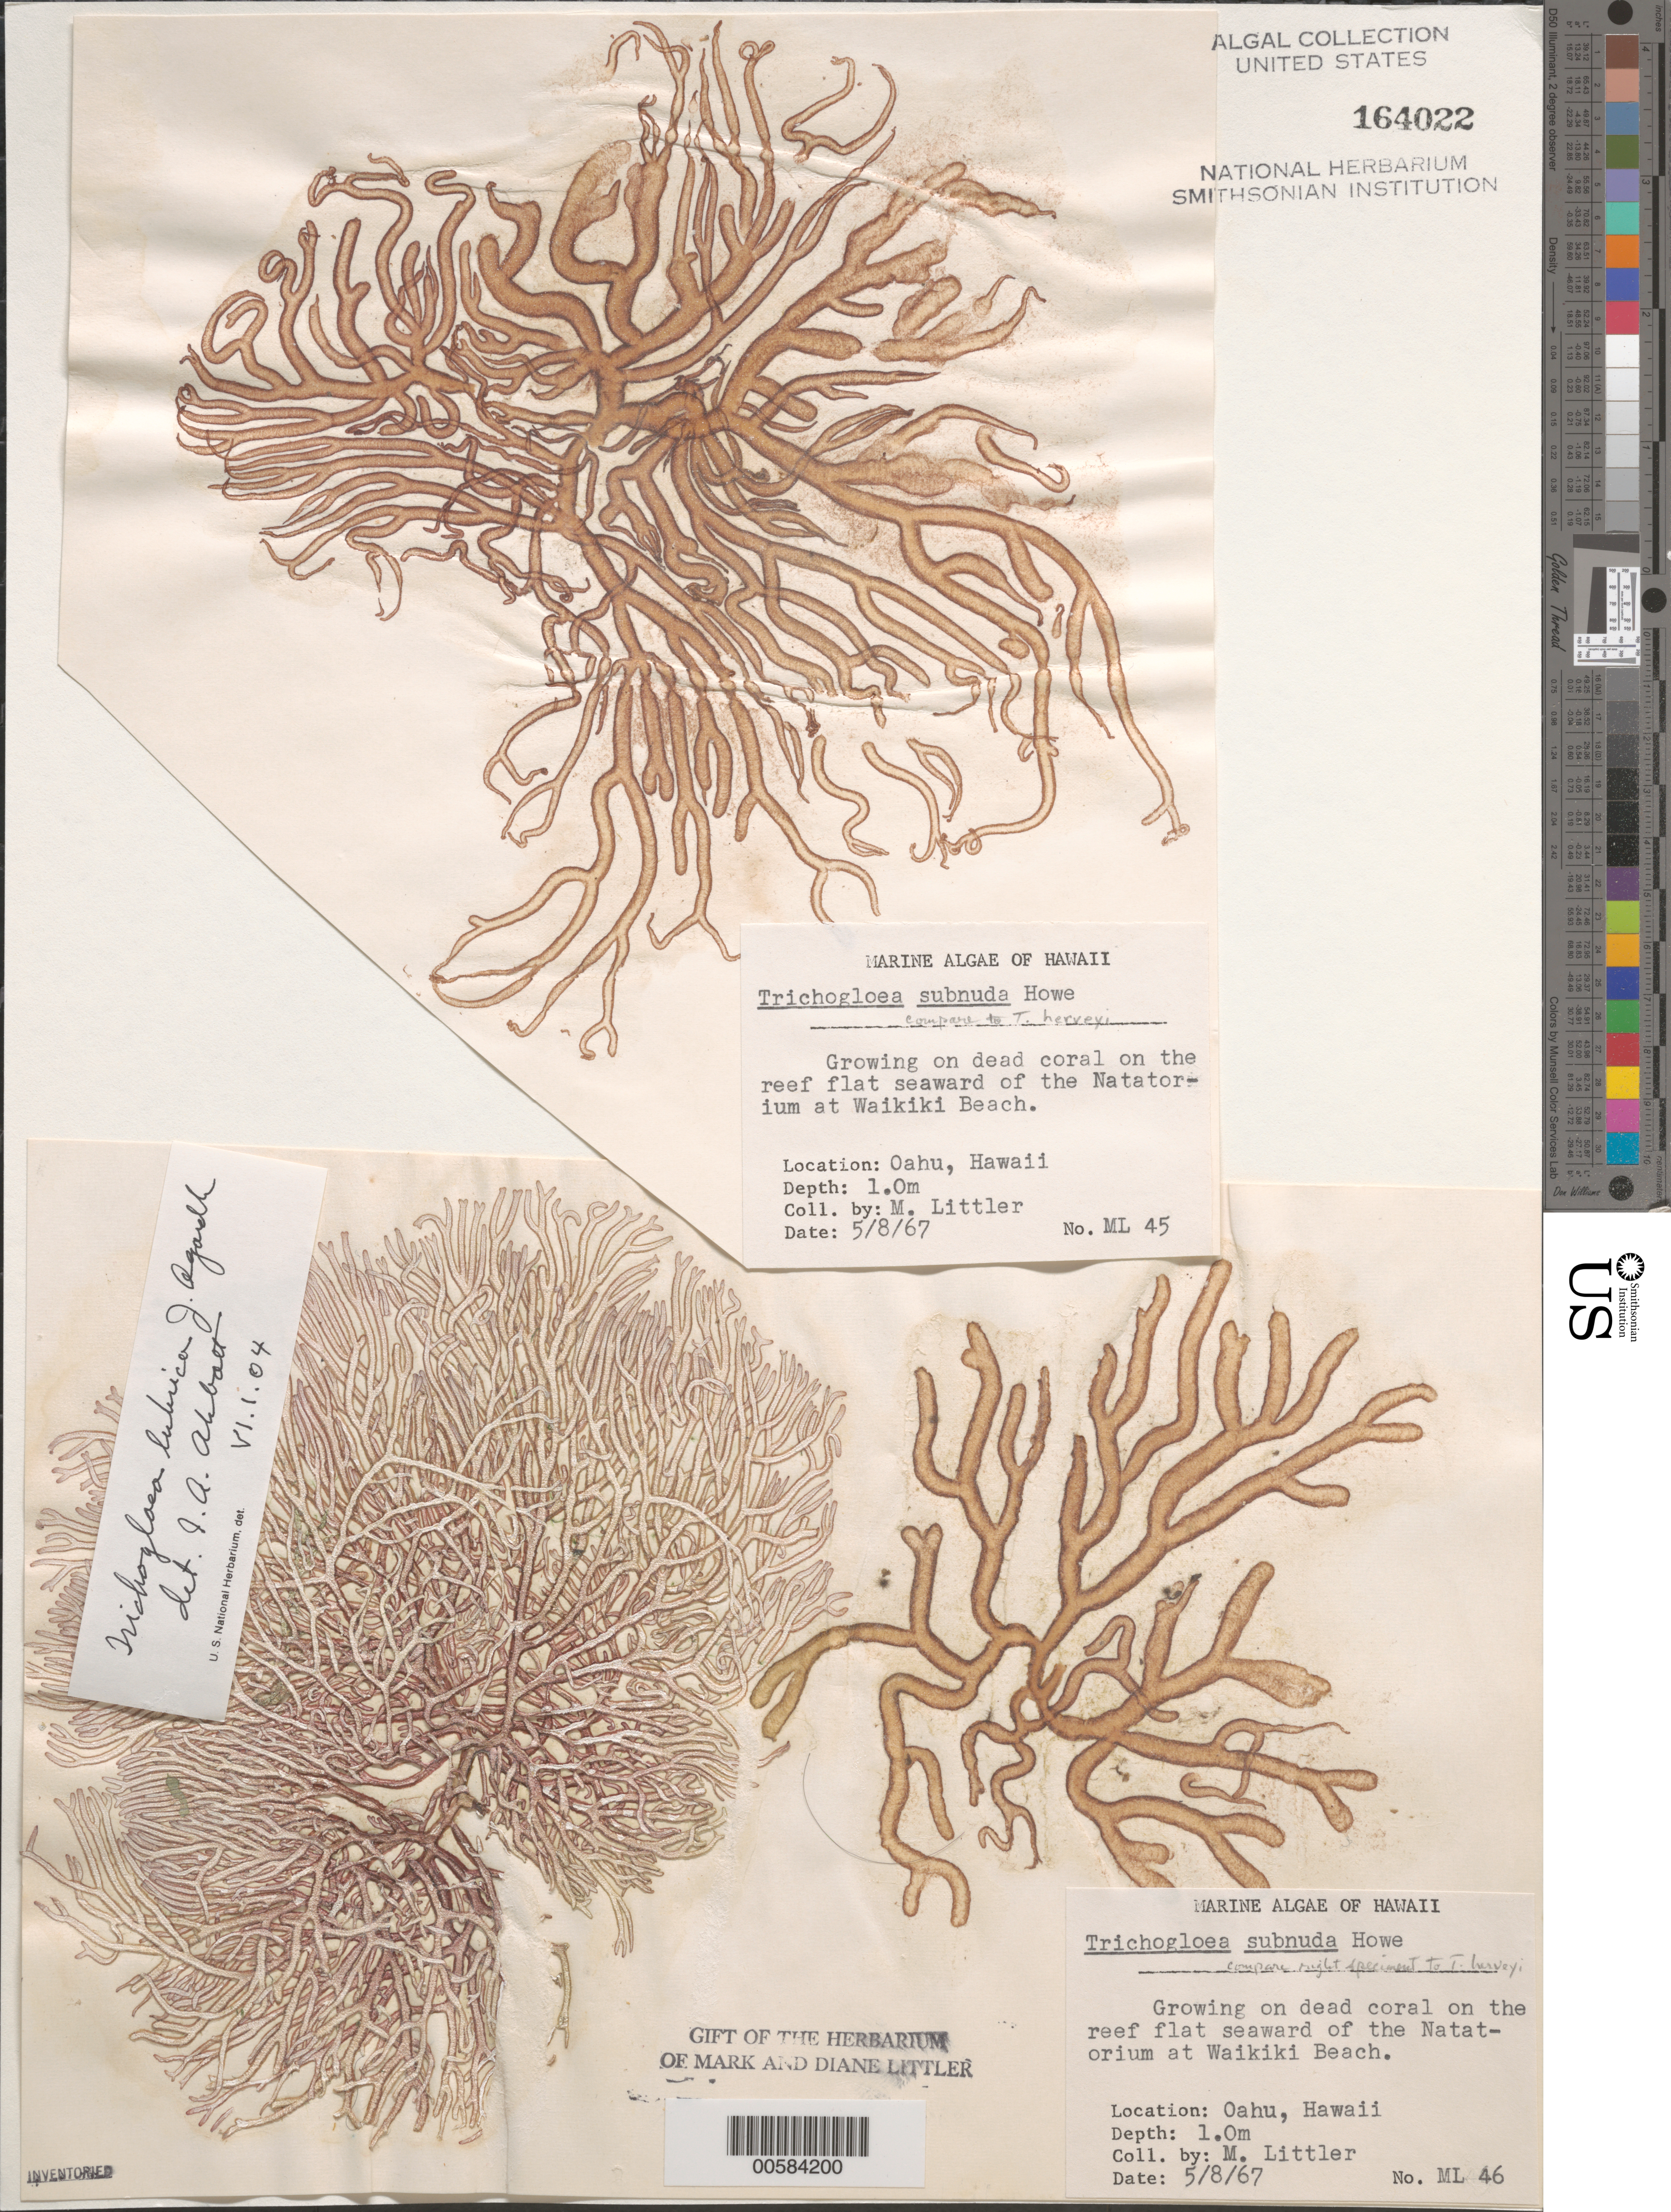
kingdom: Plantae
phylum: Rhodophyta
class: Florideophyceae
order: Nemaliales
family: Liagoraceae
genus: Trichogloea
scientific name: Trichogloea lubrica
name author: J. Agardh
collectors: M. M. Littler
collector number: ML 45 & ML 46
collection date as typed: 08 May 1967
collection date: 1967-05-08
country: United States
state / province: Hawaii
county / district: Honolulu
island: Oahu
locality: Waikiki Beach near Natatorium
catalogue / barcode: US 164022